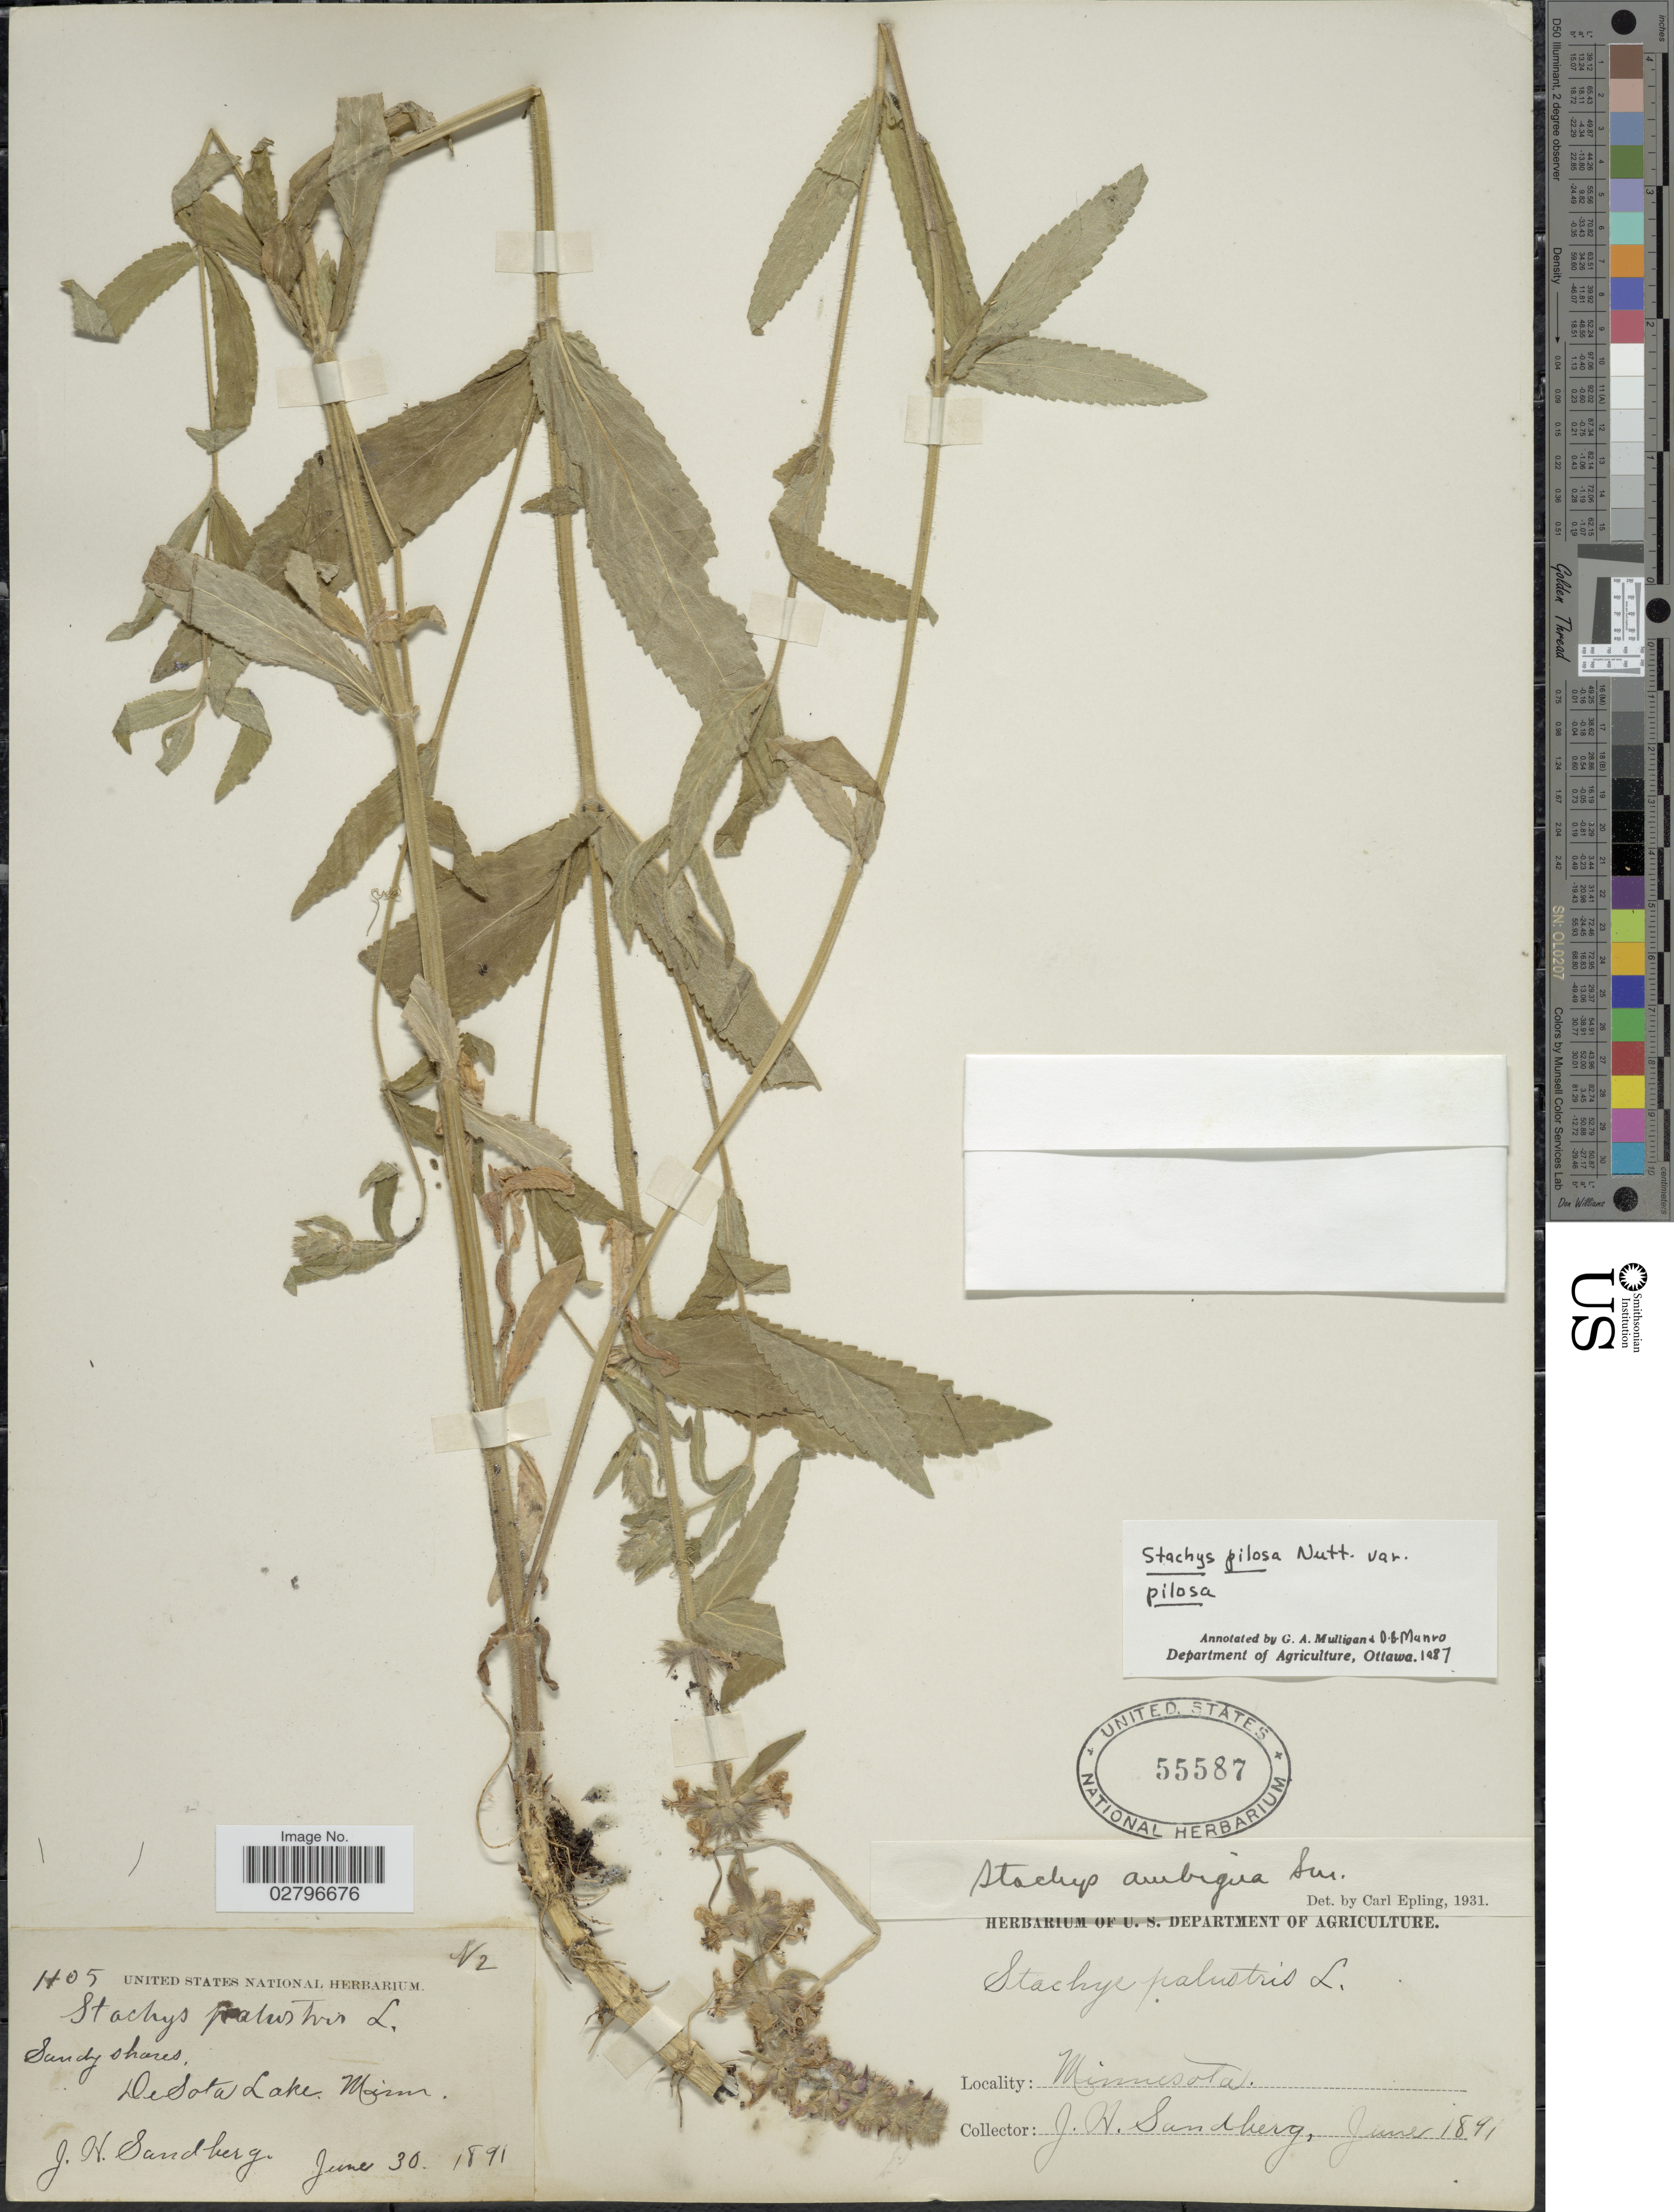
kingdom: Plantae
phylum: Tracheophyta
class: Magnoliopsida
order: Lamiales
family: Lamiaceae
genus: Stachys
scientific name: Stachys pilosa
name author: Nutt.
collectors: J. H. Sandberg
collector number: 1105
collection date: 1891-06-30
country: United States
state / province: Minnesota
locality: De Sota Lake.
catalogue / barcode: US 55587